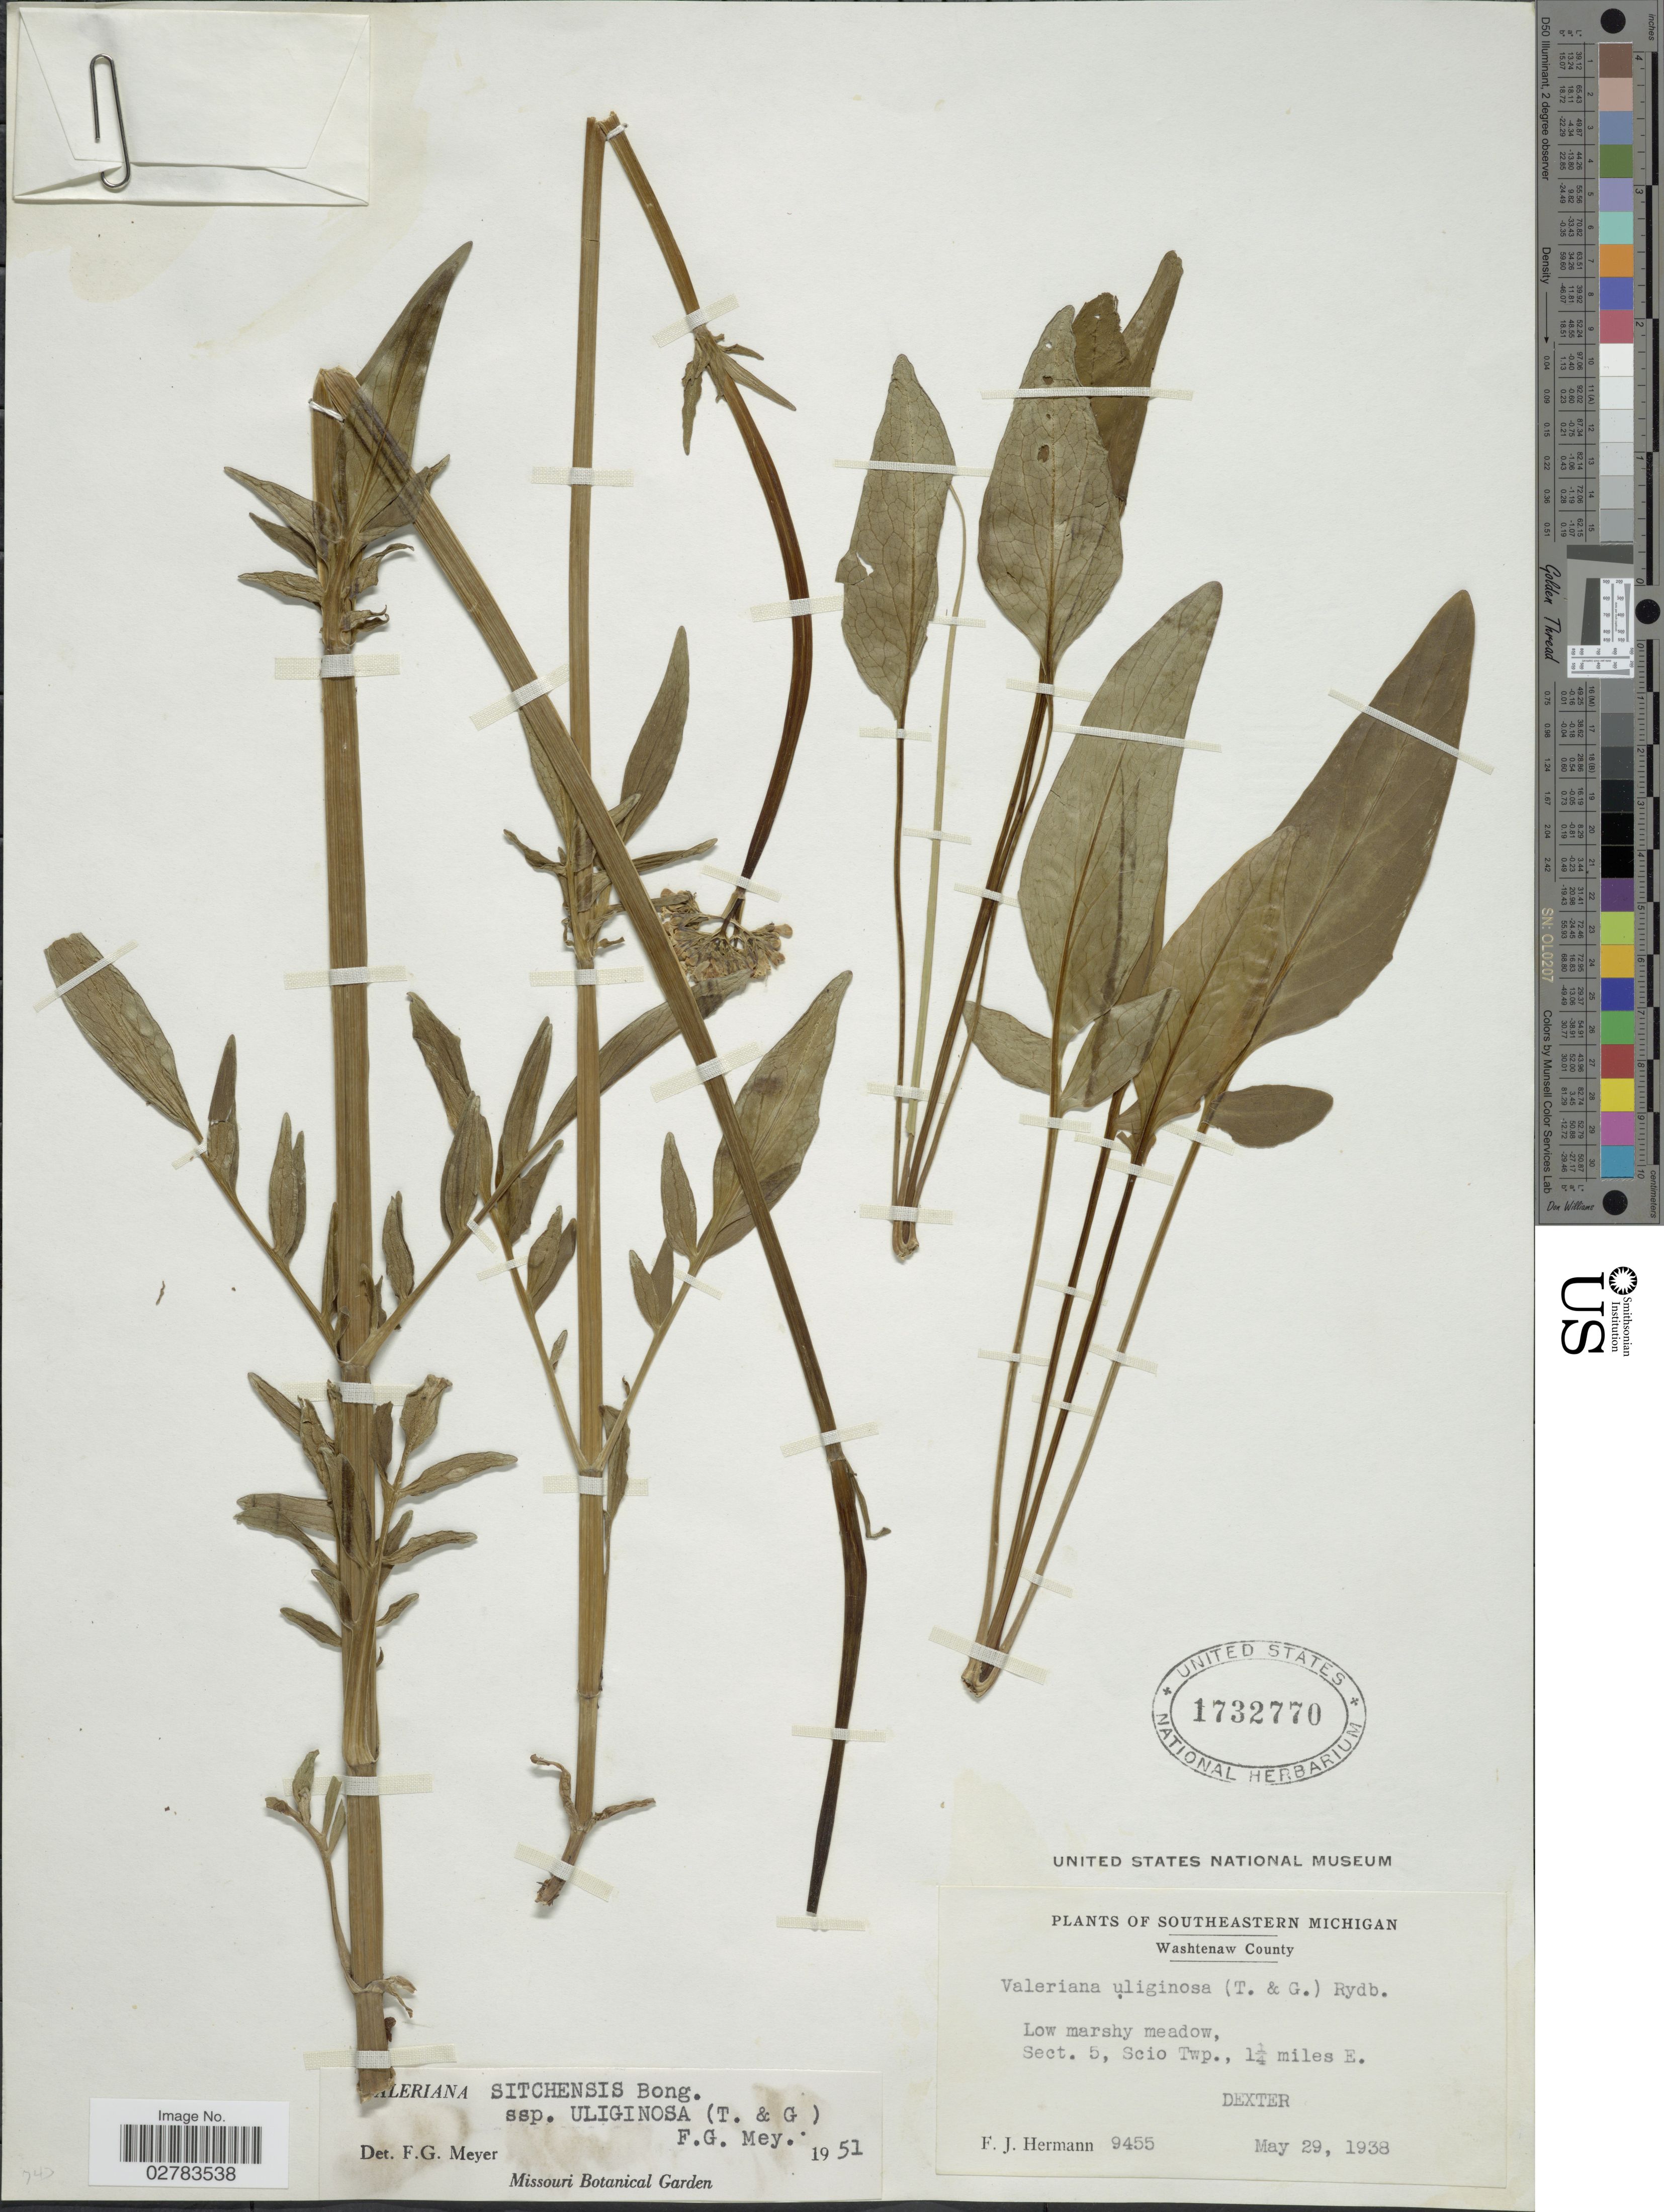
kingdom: Plantae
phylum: Tracheophyta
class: Magnoliopsida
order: Dipsacales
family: Caprifoliaceae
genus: Valeriana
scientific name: Valeriana sitchensis subsp. uliginosa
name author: (Torr. & A. Gray) F.G. Mey.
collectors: F. J. Hermann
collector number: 9455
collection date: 1938-05-29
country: United States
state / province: Michigan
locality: Southeastern Michigan, Washtenaw County, Sect. 5, Scio Twp., 1¼ miles E. Dexter.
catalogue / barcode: US 1732770